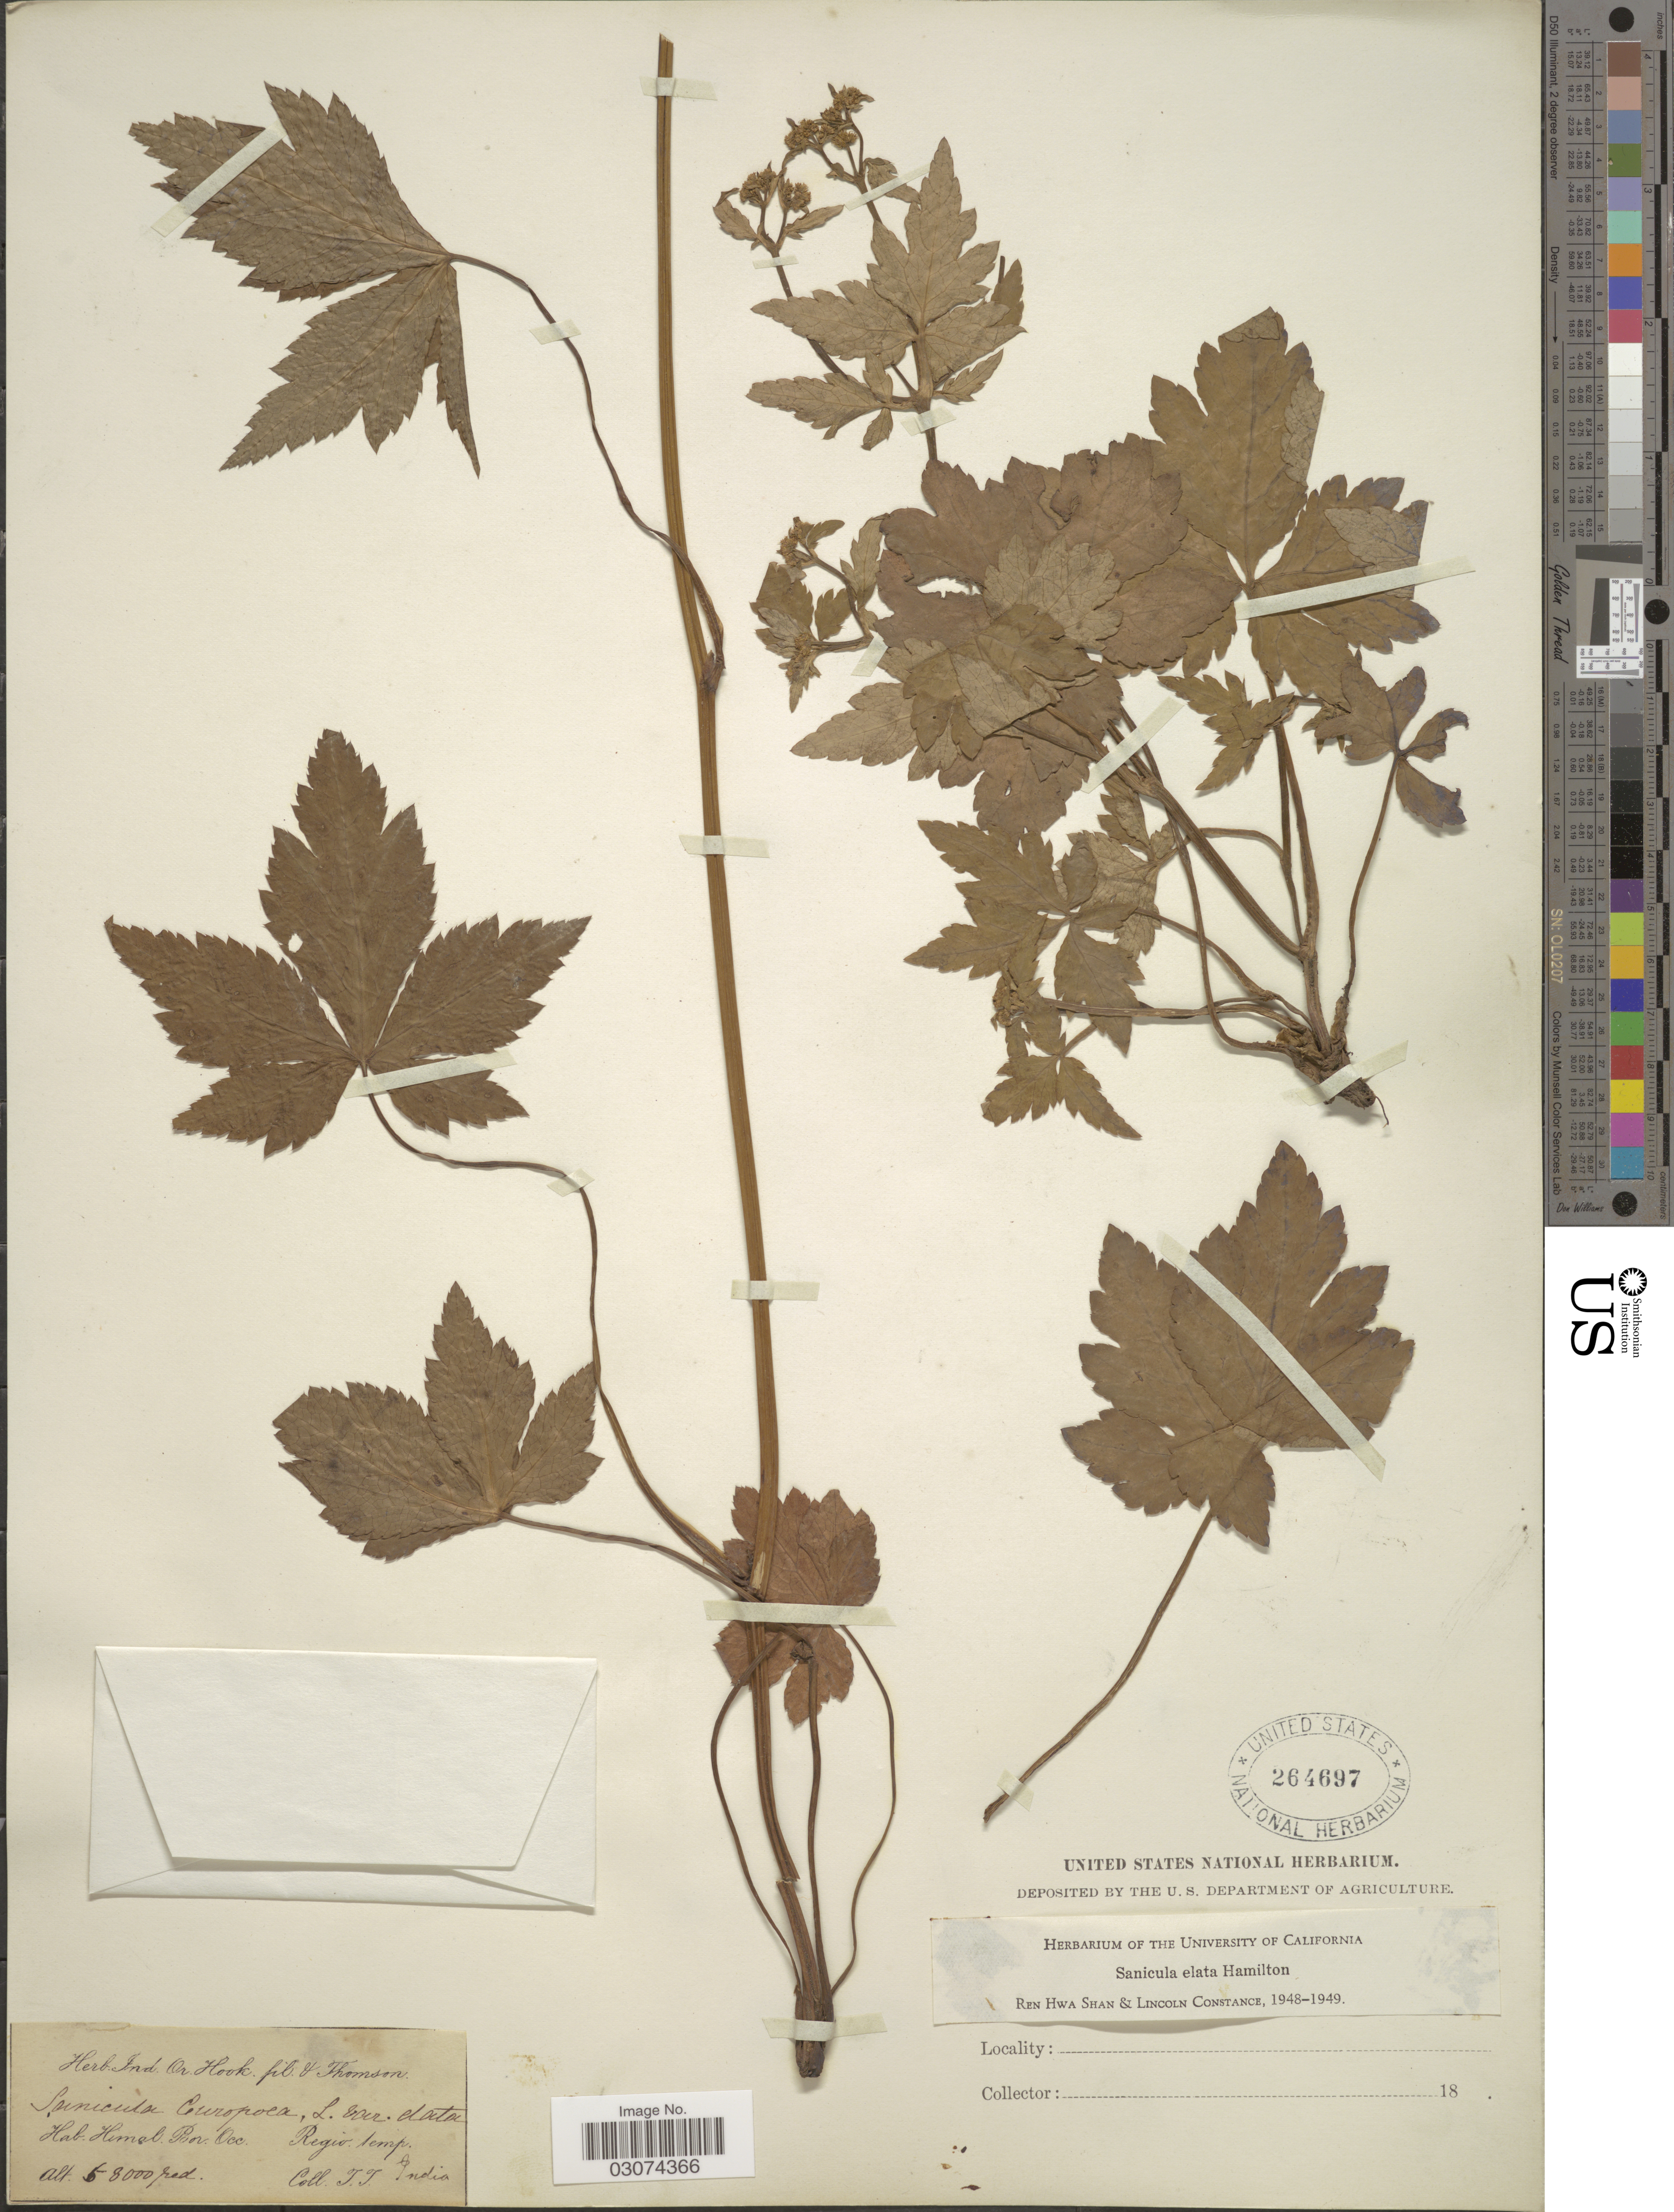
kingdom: Plantae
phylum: Tracheophyta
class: Magnoliopsida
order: Apiales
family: Apiaceae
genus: Sanicula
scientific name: Sanicula elata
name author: Buch.-Ham. ex D. Don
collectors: T. Thomson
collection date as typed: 18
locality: Himal Prov. Occ. Regio. temp.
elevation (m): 1768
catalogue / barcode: US 264697